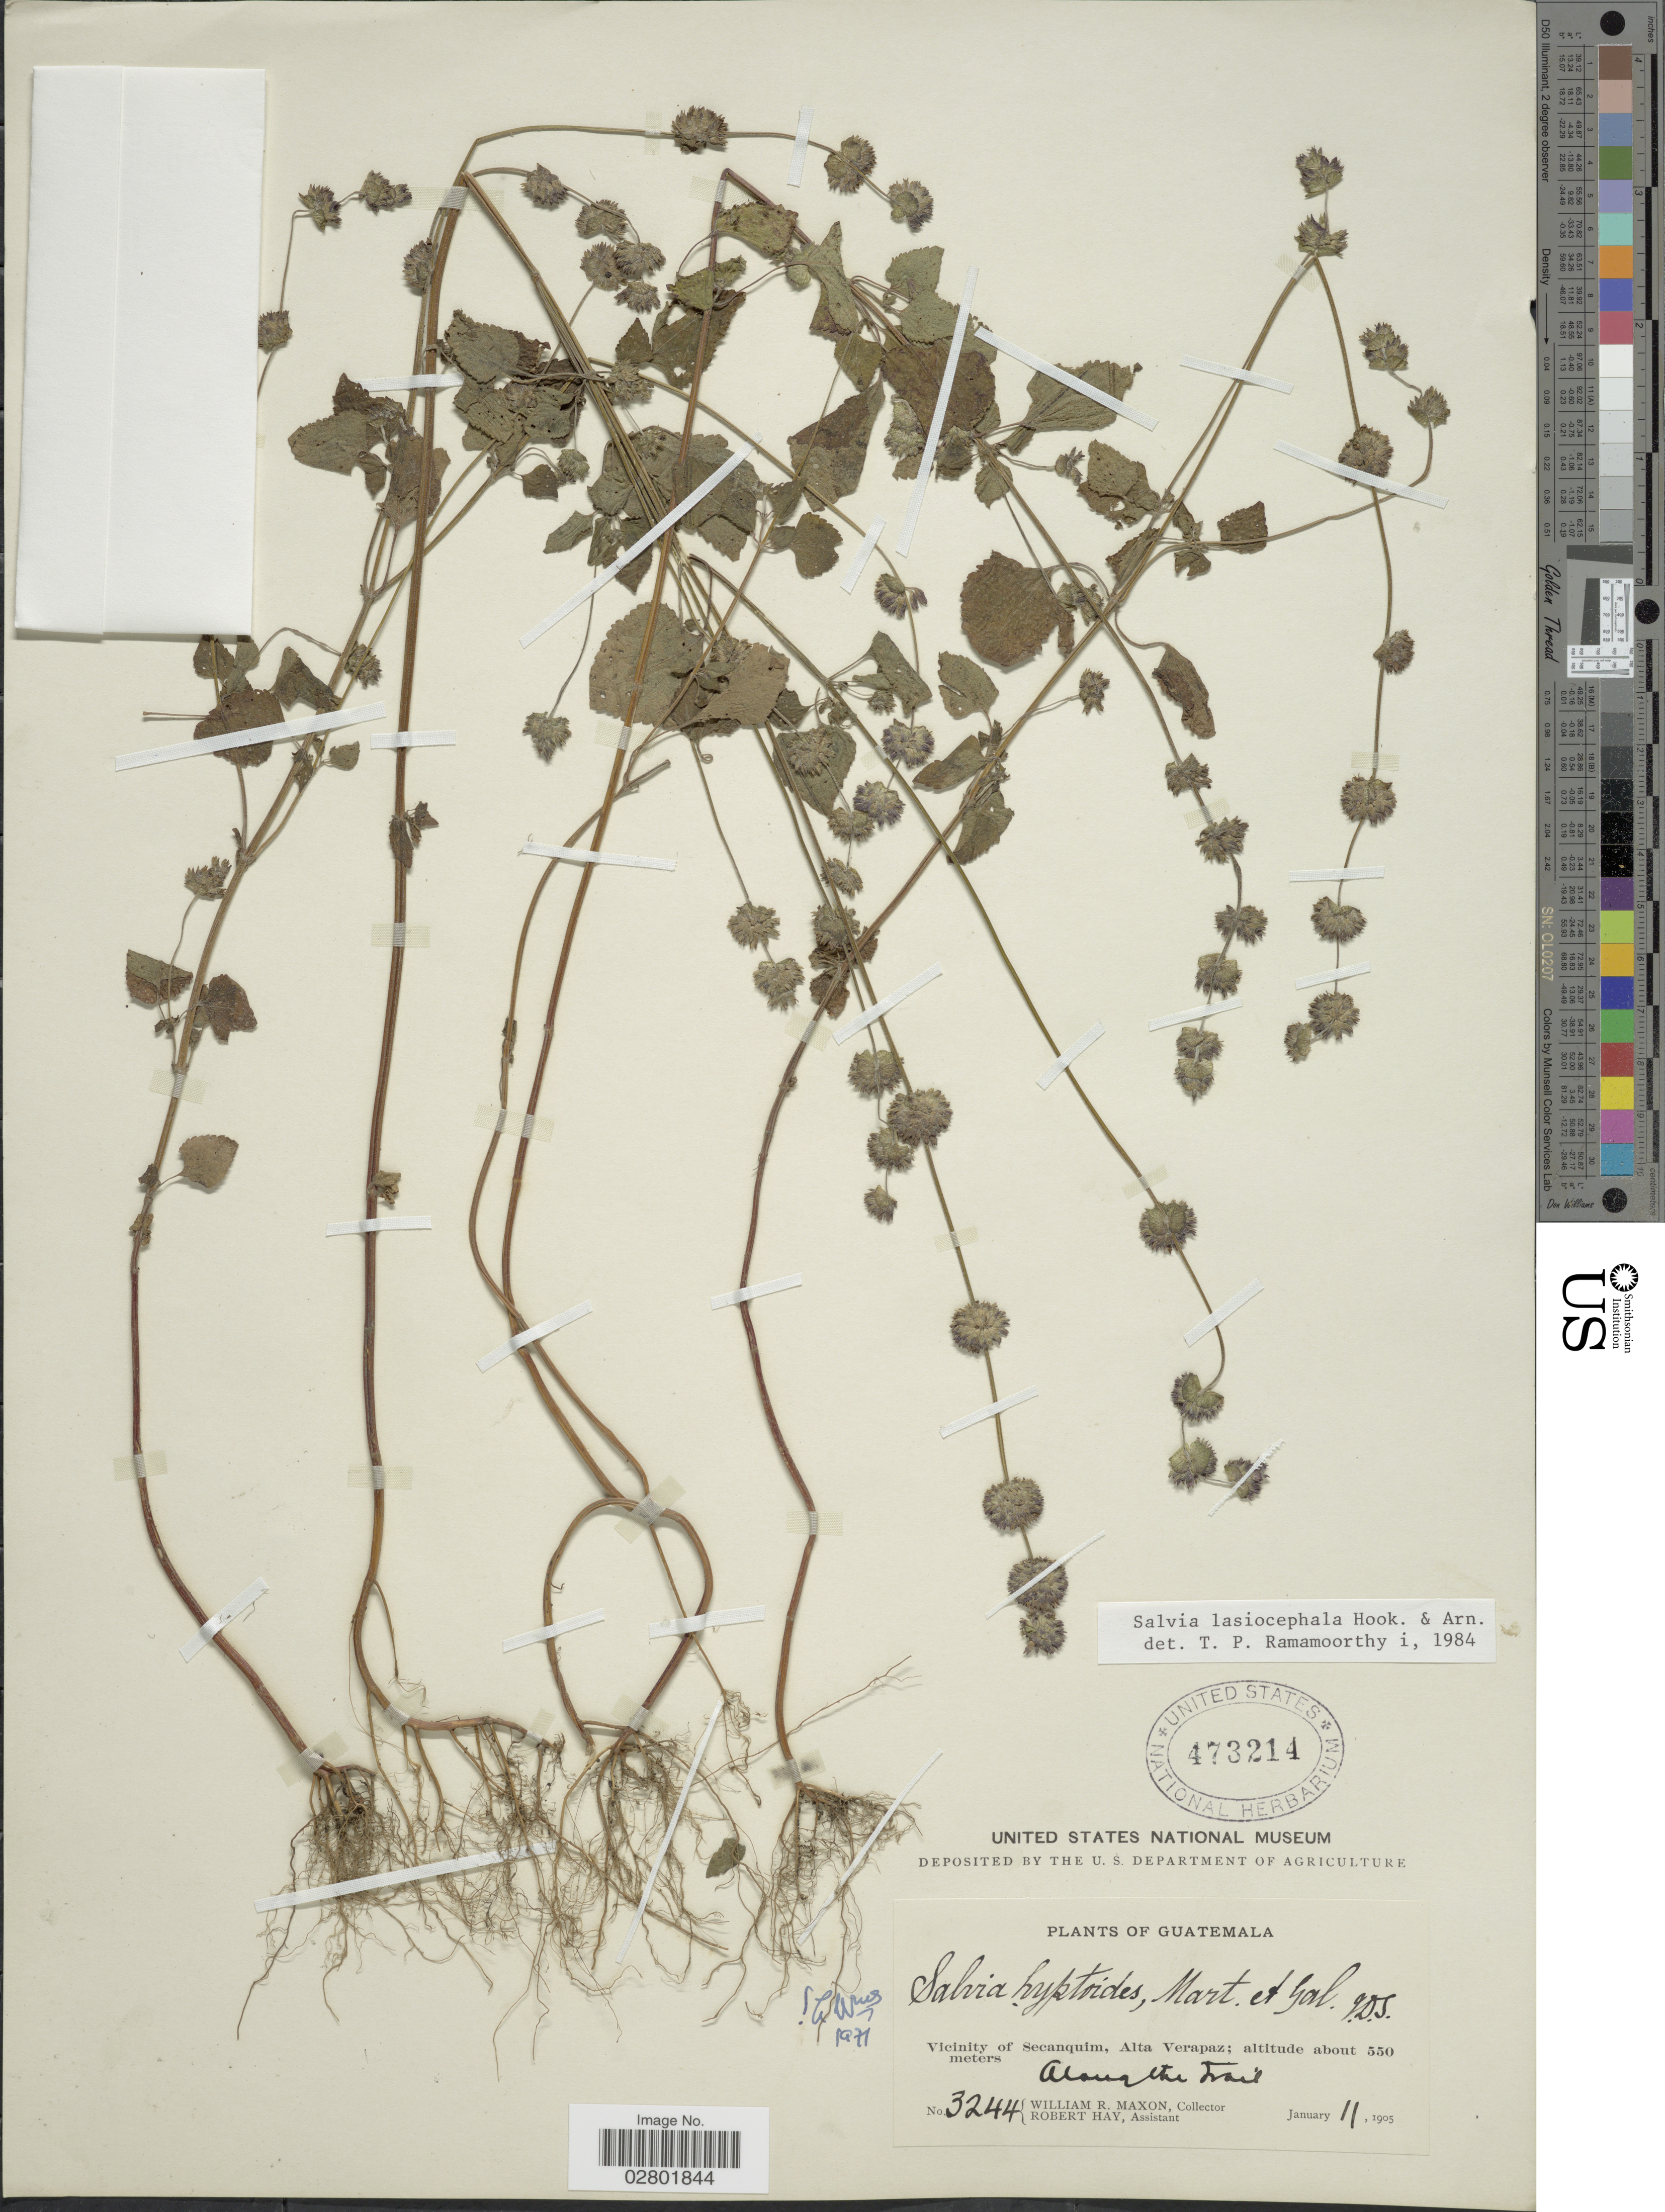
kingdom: Plantae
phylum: Tracheophyta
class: Magnoliopsida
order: Lamiales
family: Lamiaceae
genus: Salvia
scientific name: Salvia lasiocephala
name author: Hook. & Arn.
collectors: W. R. Maxon & R. Hay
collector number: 3244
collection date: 1905-01-11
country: Guatemala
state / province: Alta Verapaz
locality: Vicinity of Secanquim.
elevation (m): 550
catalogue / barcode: US 473214